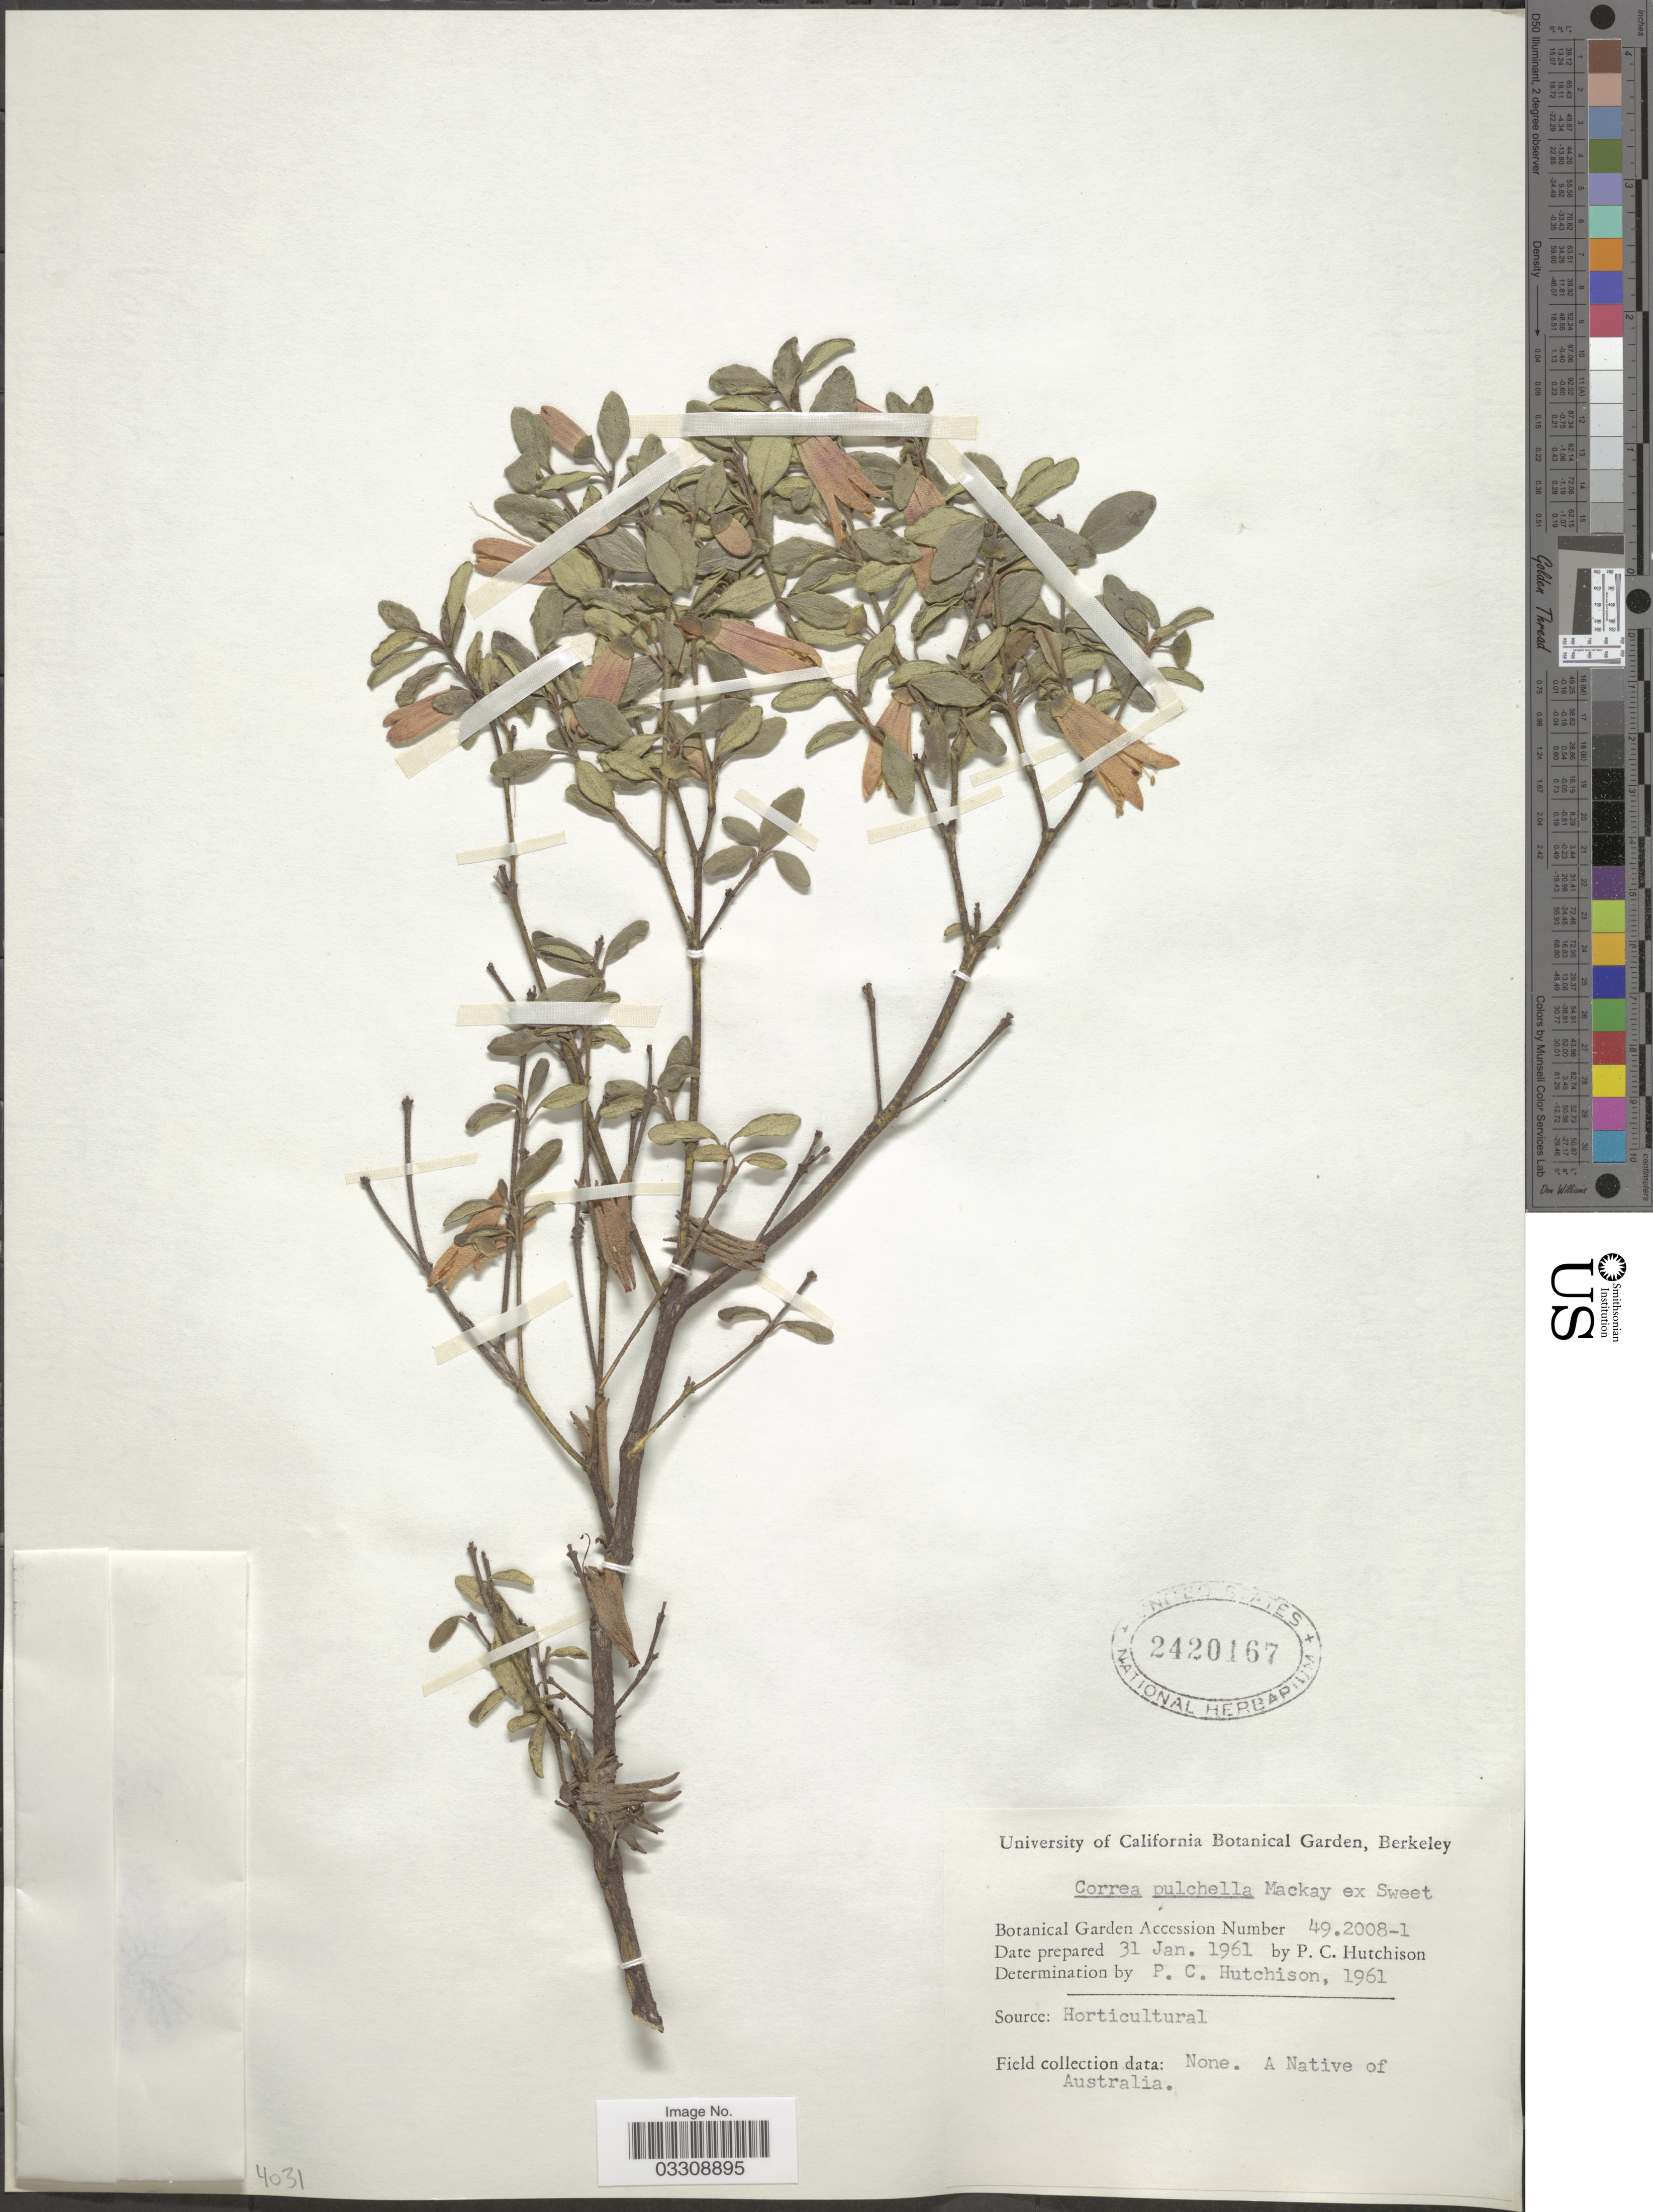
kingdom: Plantae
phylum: Tracheophyta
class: Magnoliopsida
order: Sapindales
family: Rutaceae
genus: Correa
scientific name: Correa pulchella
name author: J. Mackay ex Sweet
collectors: P. C. Hutchison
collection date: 1961-01-31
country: United States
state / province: California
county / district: Alameda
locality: University of California Botanical Garden, Berkeley.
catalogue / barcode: US 2420167